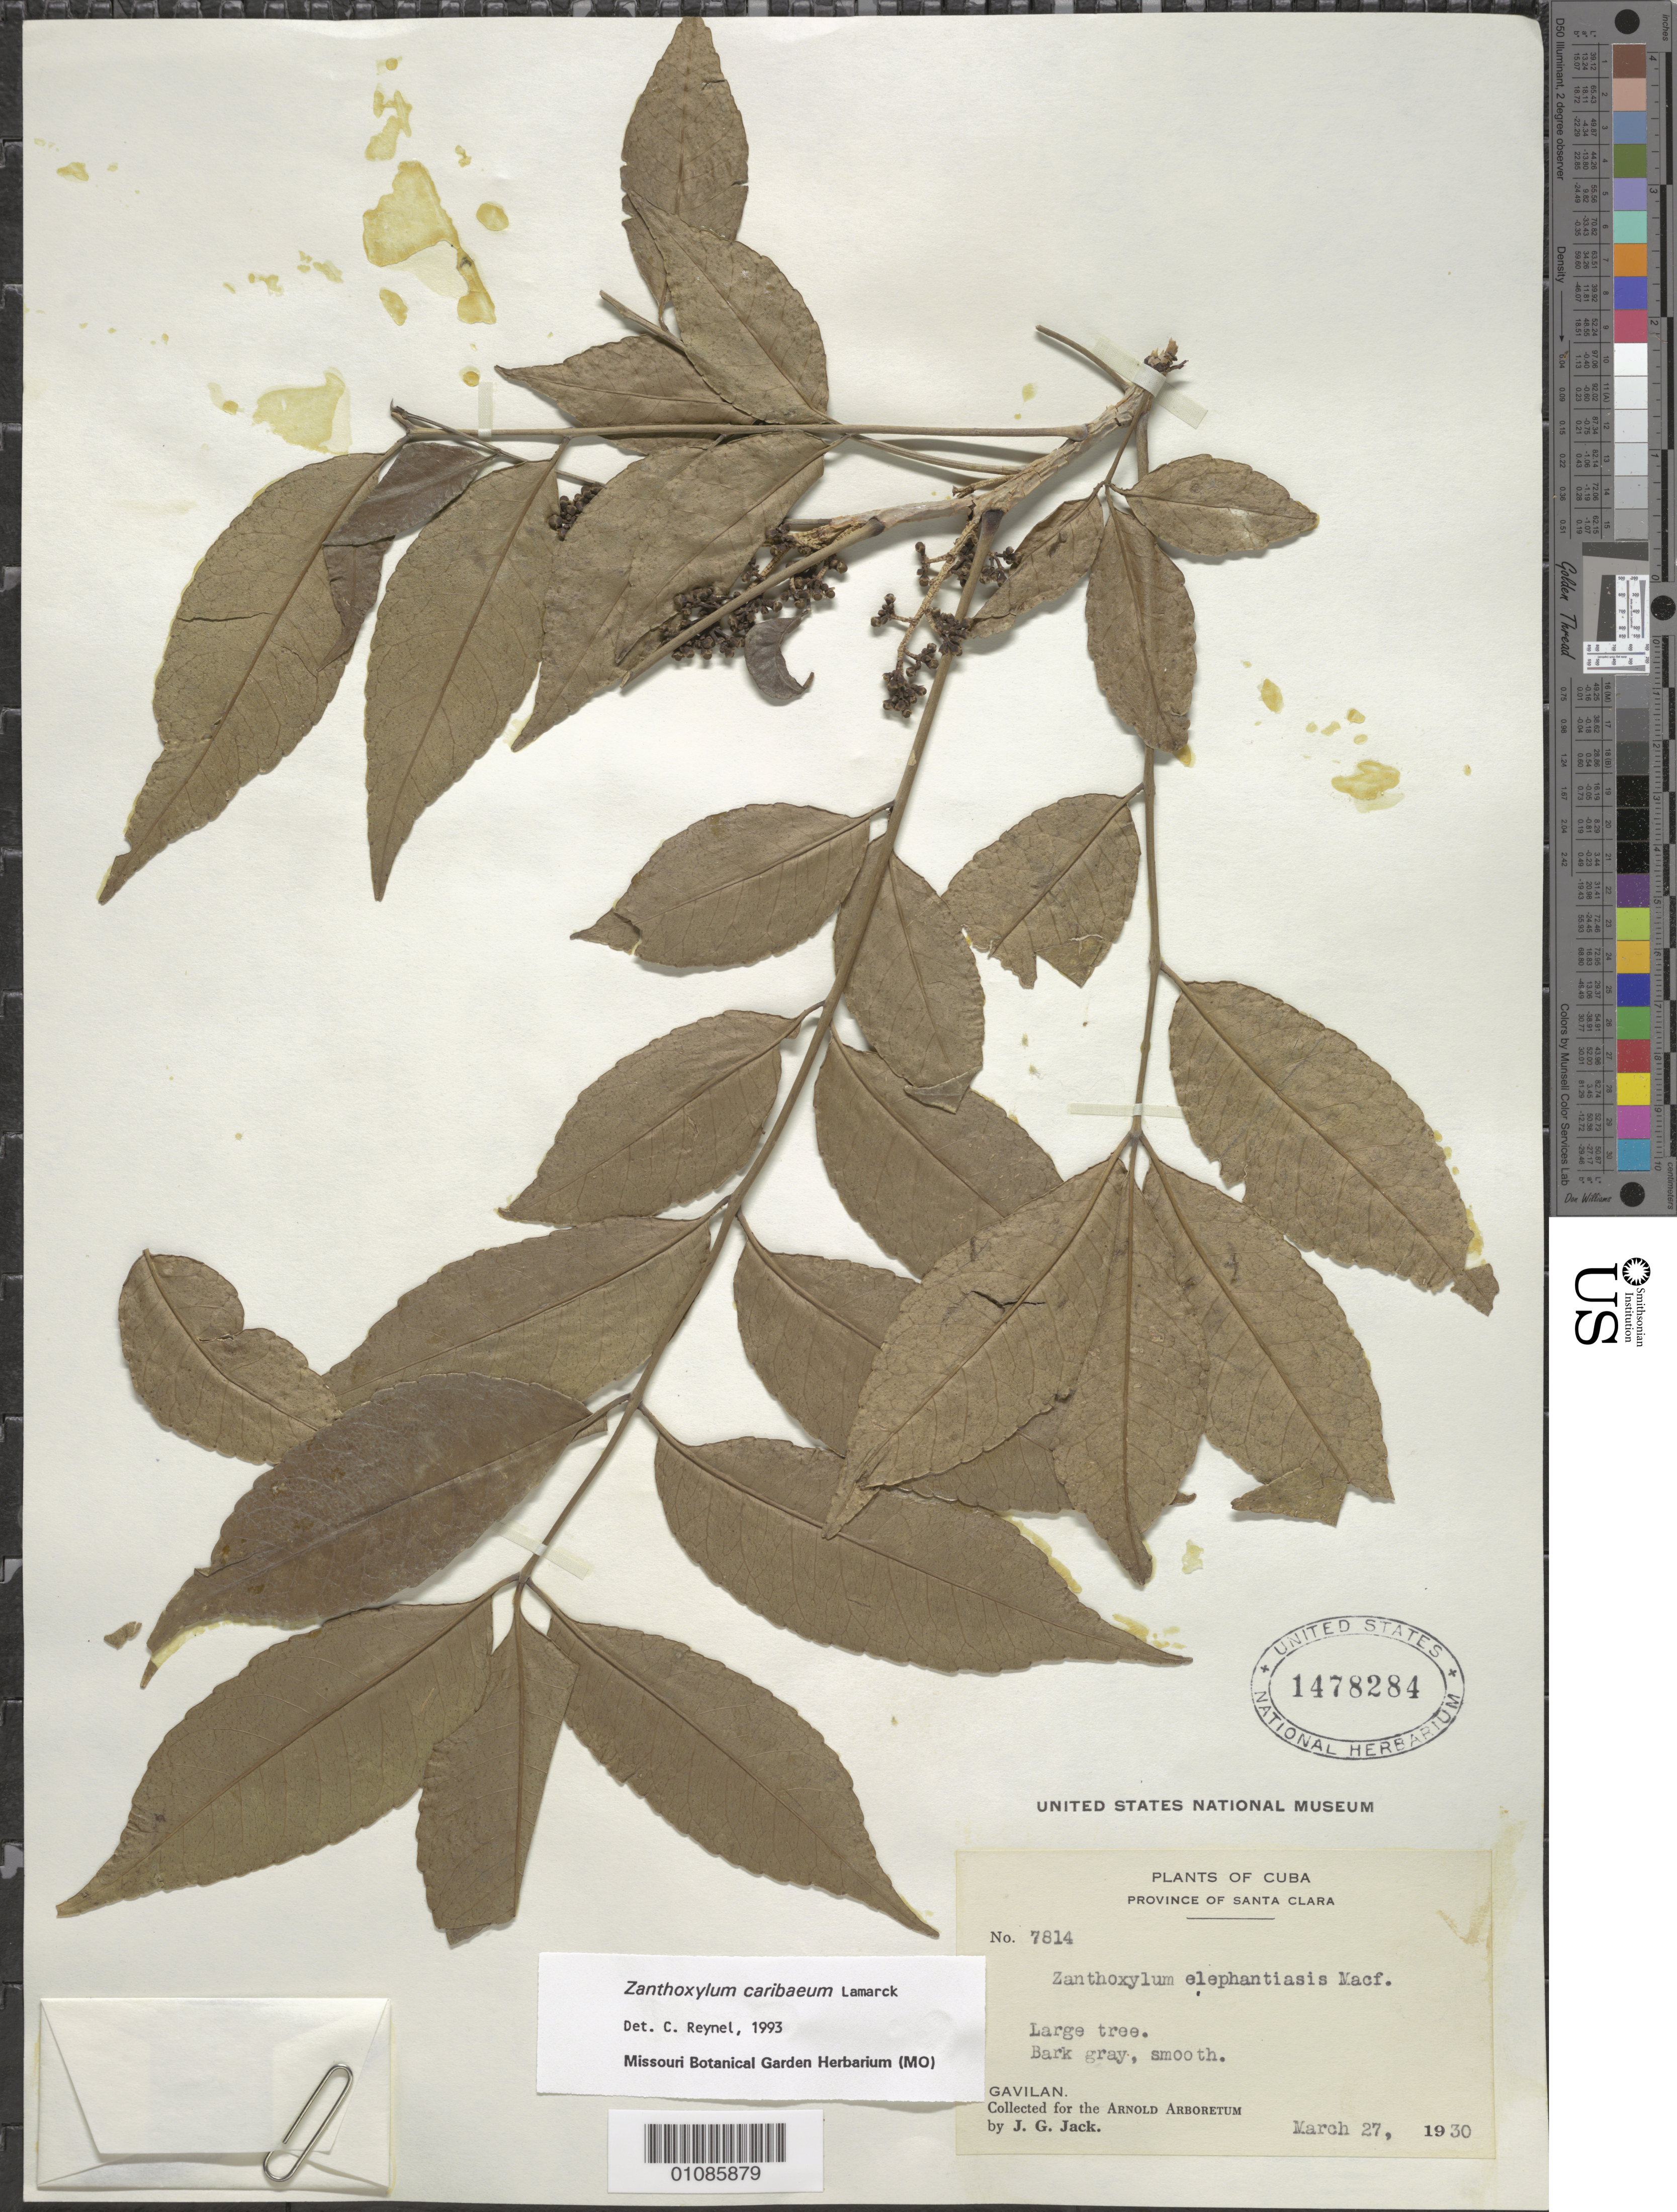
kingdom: Plantae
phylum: Tracheophyta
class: Magnoliopsida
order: Sapindales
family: Rutaceae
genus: Zanthoxylum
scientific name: Zanthoxylum caribaeum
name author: Lam.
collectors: J. G. Jack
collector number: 7814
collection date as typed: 27 Mar 1930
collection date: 1930-03-27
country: Cuba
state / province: Villa Clara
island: Cuba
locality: Santa Clara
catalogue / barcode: US 1478284